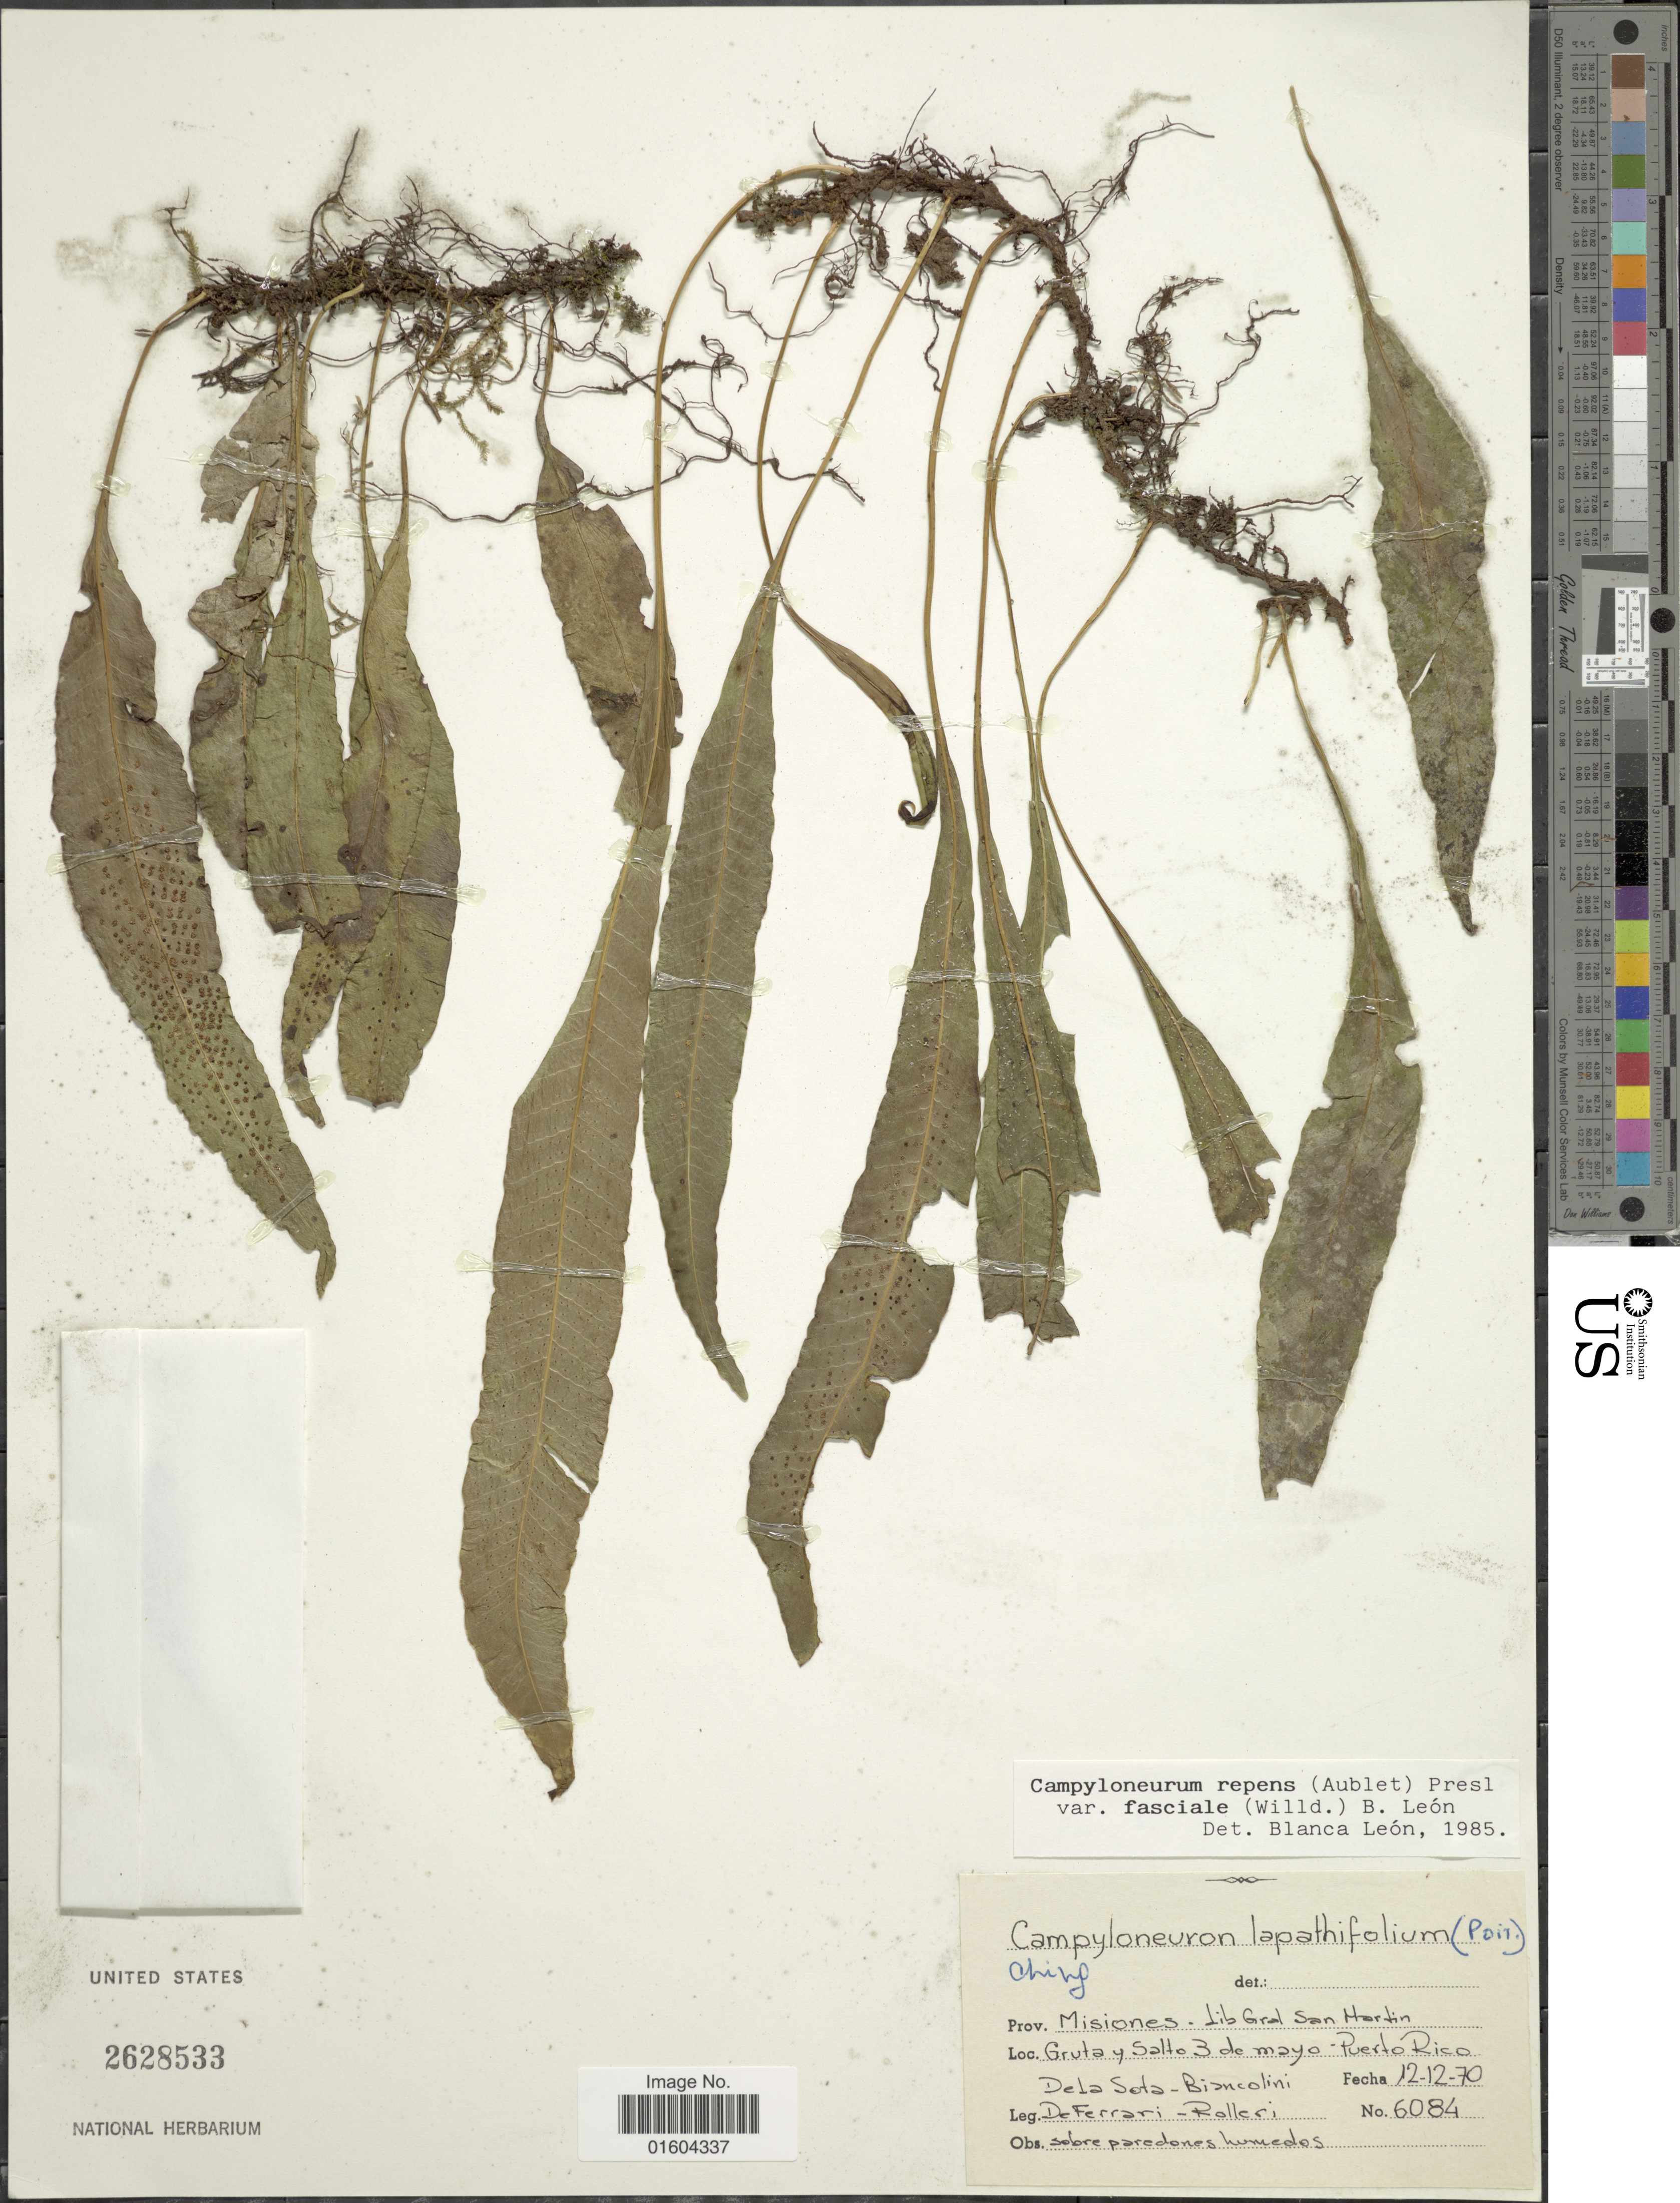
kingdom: Plantae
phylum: Tracheophyta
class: Polypodiopsida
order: Polypodiales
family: Polypodiaceae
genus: Campyloneurum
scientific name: Campyloneurum herbaceum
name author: (Christ) Ching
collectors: de la Sota, Biancolini, De Ferrari & Rolleri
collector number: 6084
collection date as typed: Transcribed d/m/y: 12/12/70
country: Argentina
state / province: Misiones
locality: Prov. Misiones, Lib Gral San Martin, Gruta y Salto 3 de Mayo-Puerto Rico.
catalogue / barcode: US 2628533